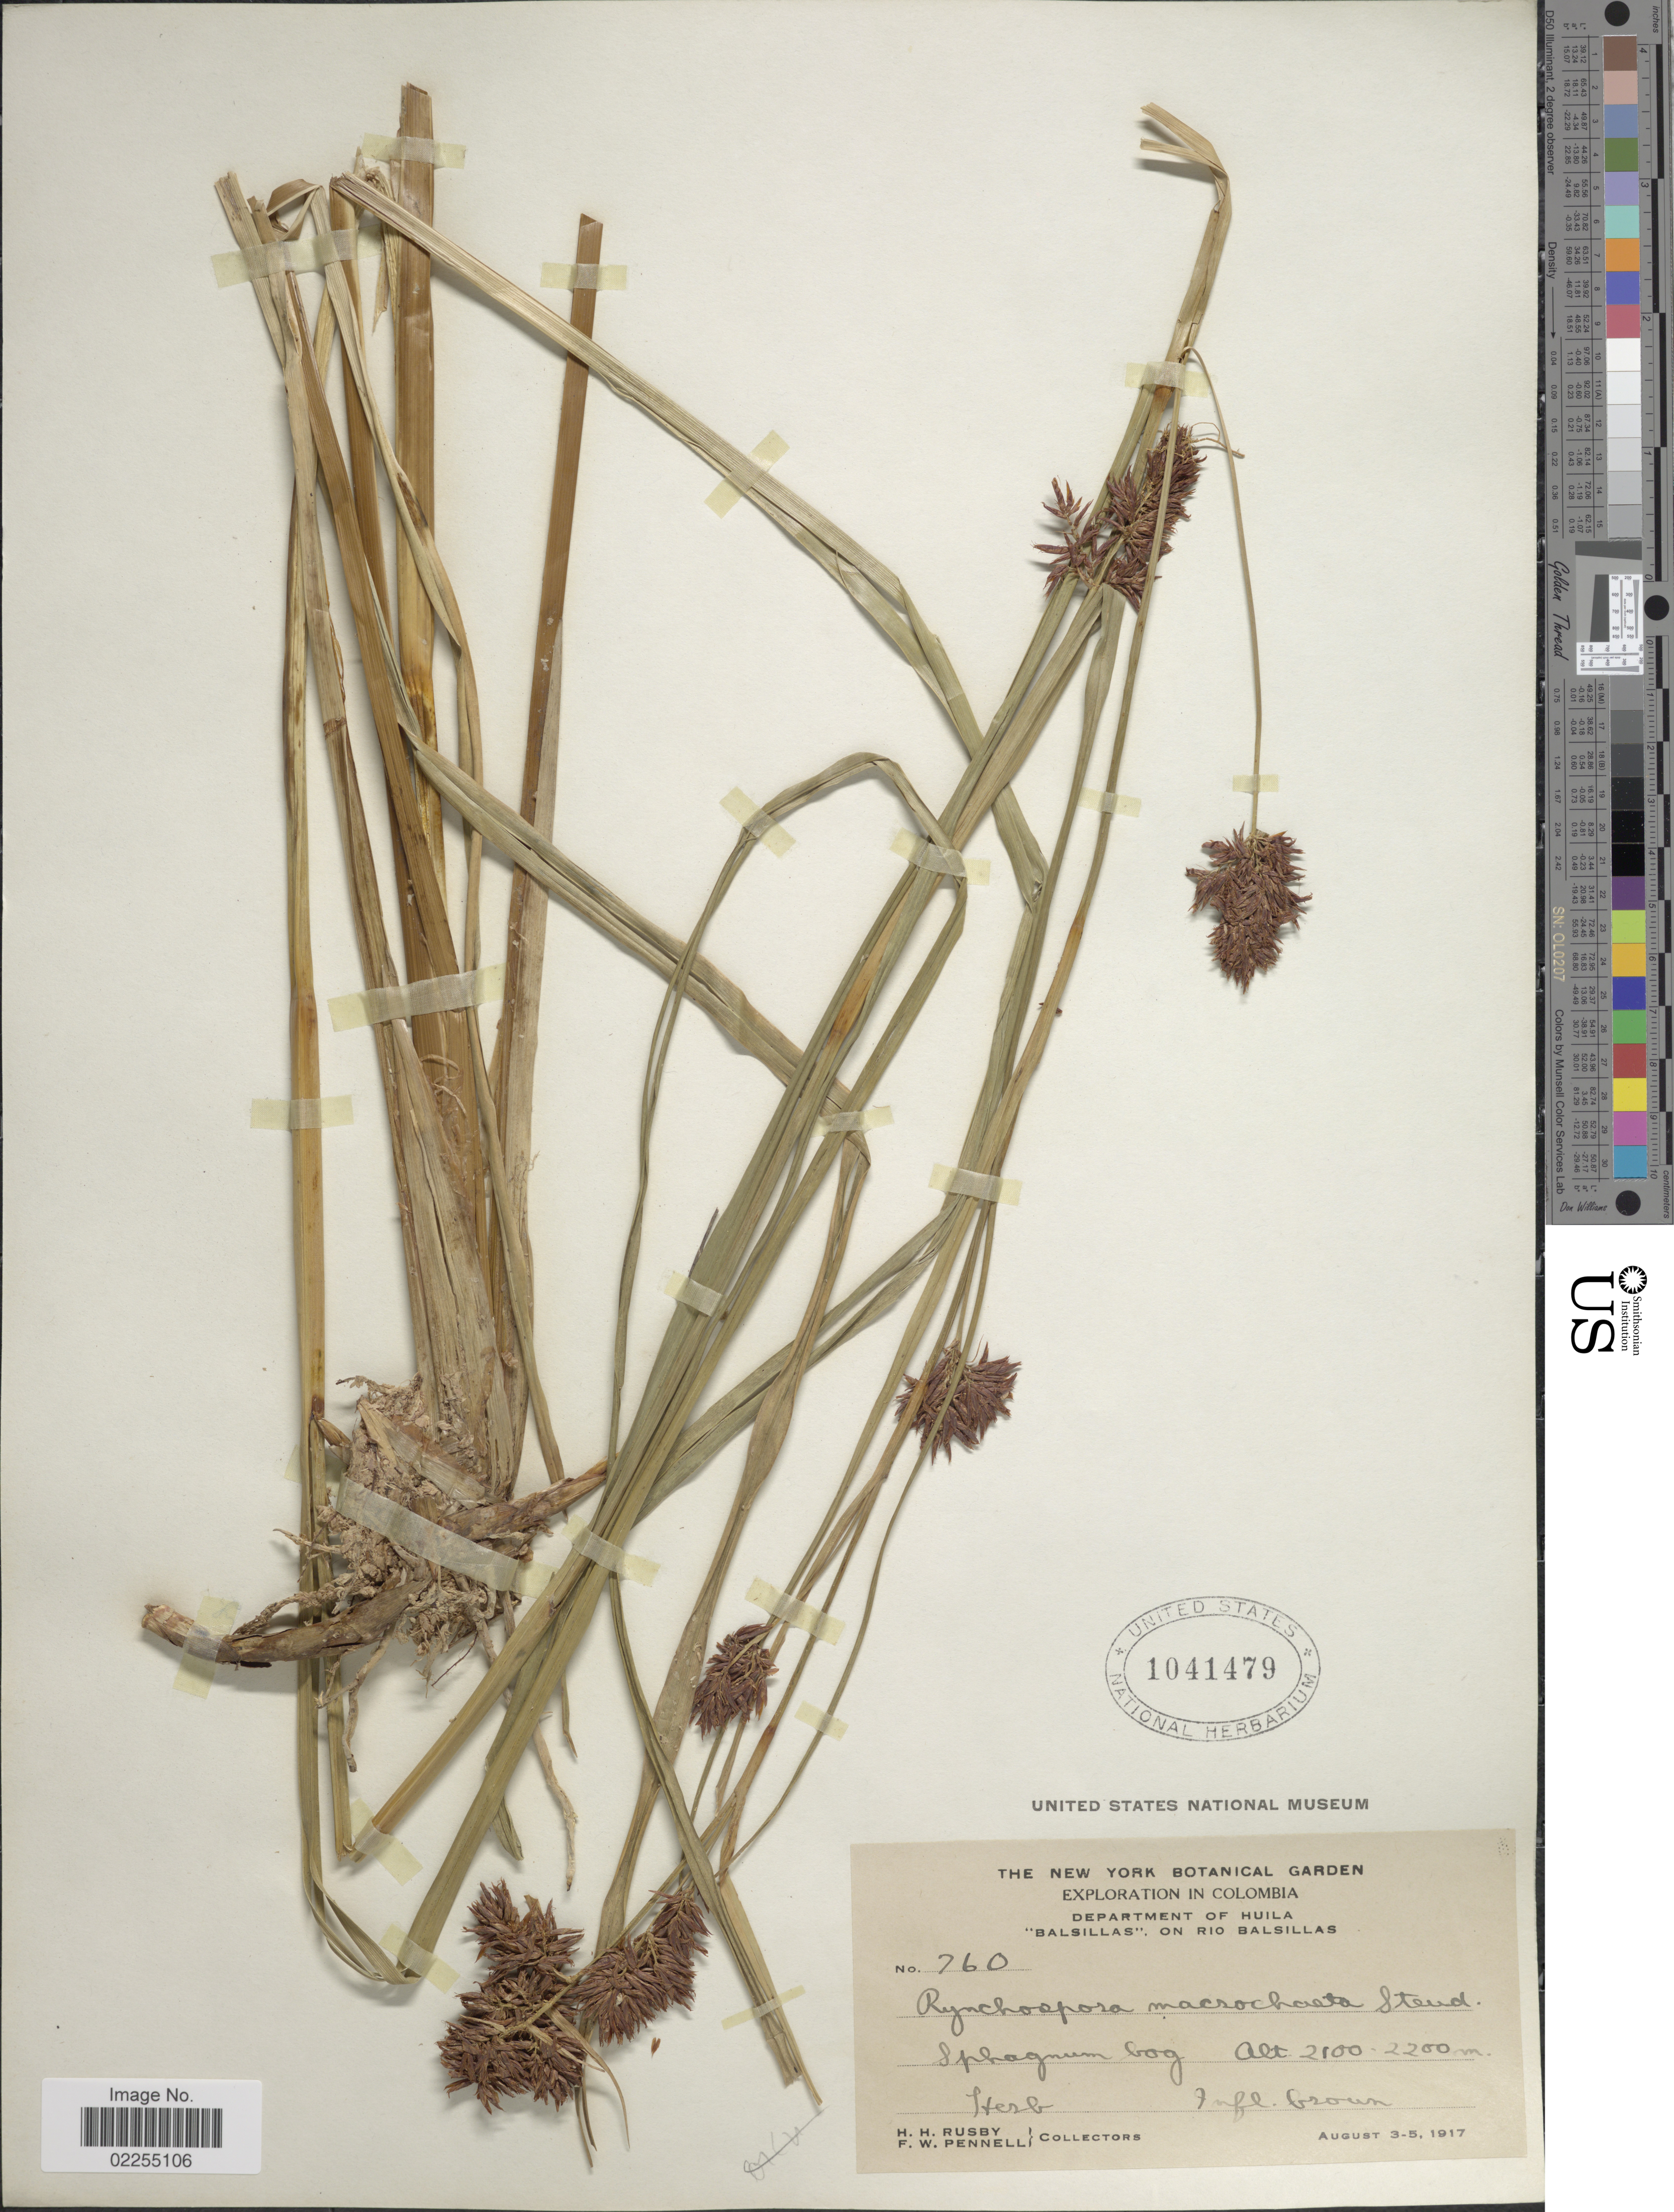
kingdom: Plantae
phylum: Tracheophyta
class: Liliopsida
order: Poales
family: Cyperaceae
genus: Rhynchospora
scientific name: Rhynchospora macrochaeta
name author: Steud. ex Boeckeler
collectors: H. H. Rusby & F. W. Pennell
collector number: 760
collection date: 1917-08-03/1917-08-05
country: Colombia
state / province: Huila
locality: Balsillas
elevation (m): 2100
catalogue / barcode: US 1041479